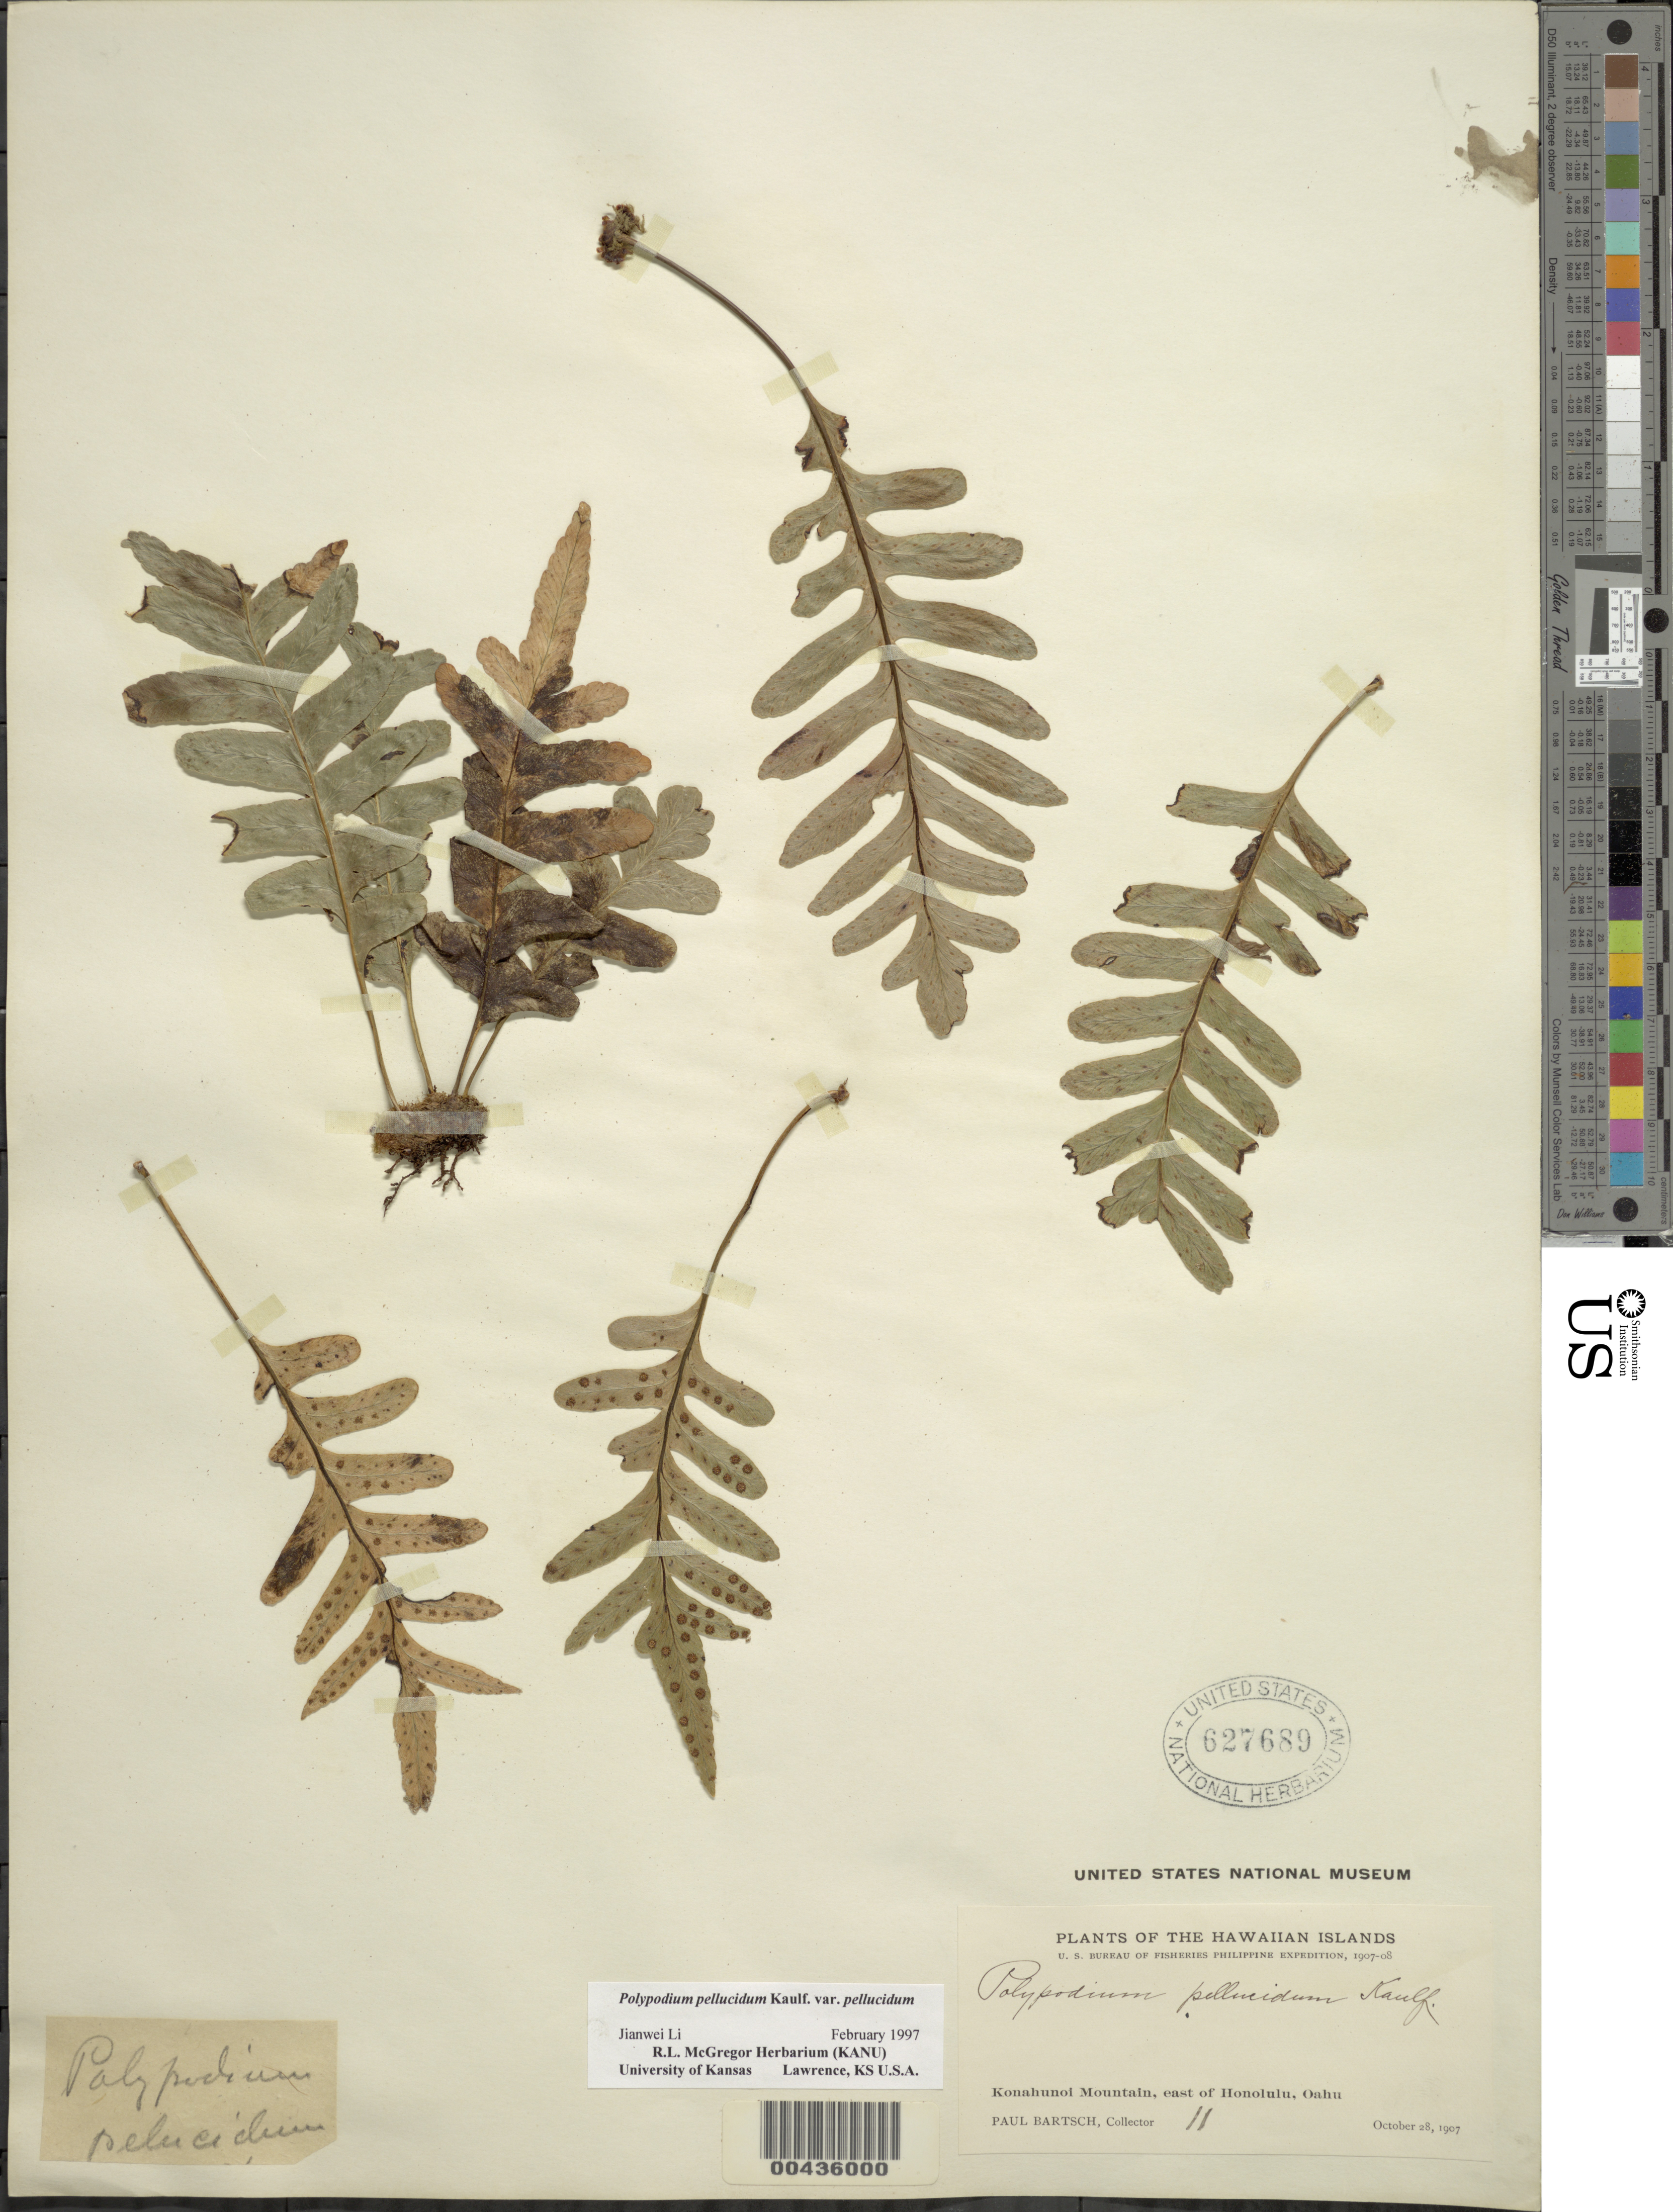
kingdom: Plantae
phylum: Tracheophyta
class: Polypodiopsida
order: Polypodiales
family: Polypodiaceae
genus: Polypodium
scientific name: Polypodium pellucidum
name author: Kaulf.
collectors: P. Bartsch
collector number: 11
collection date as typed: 28 Oct 1907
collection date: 1907-10-28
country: United States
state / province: Hawaii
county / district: Honolulu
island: Oahu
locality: Konahunoi Mountain, E of Honolulu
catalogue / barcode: US 627689